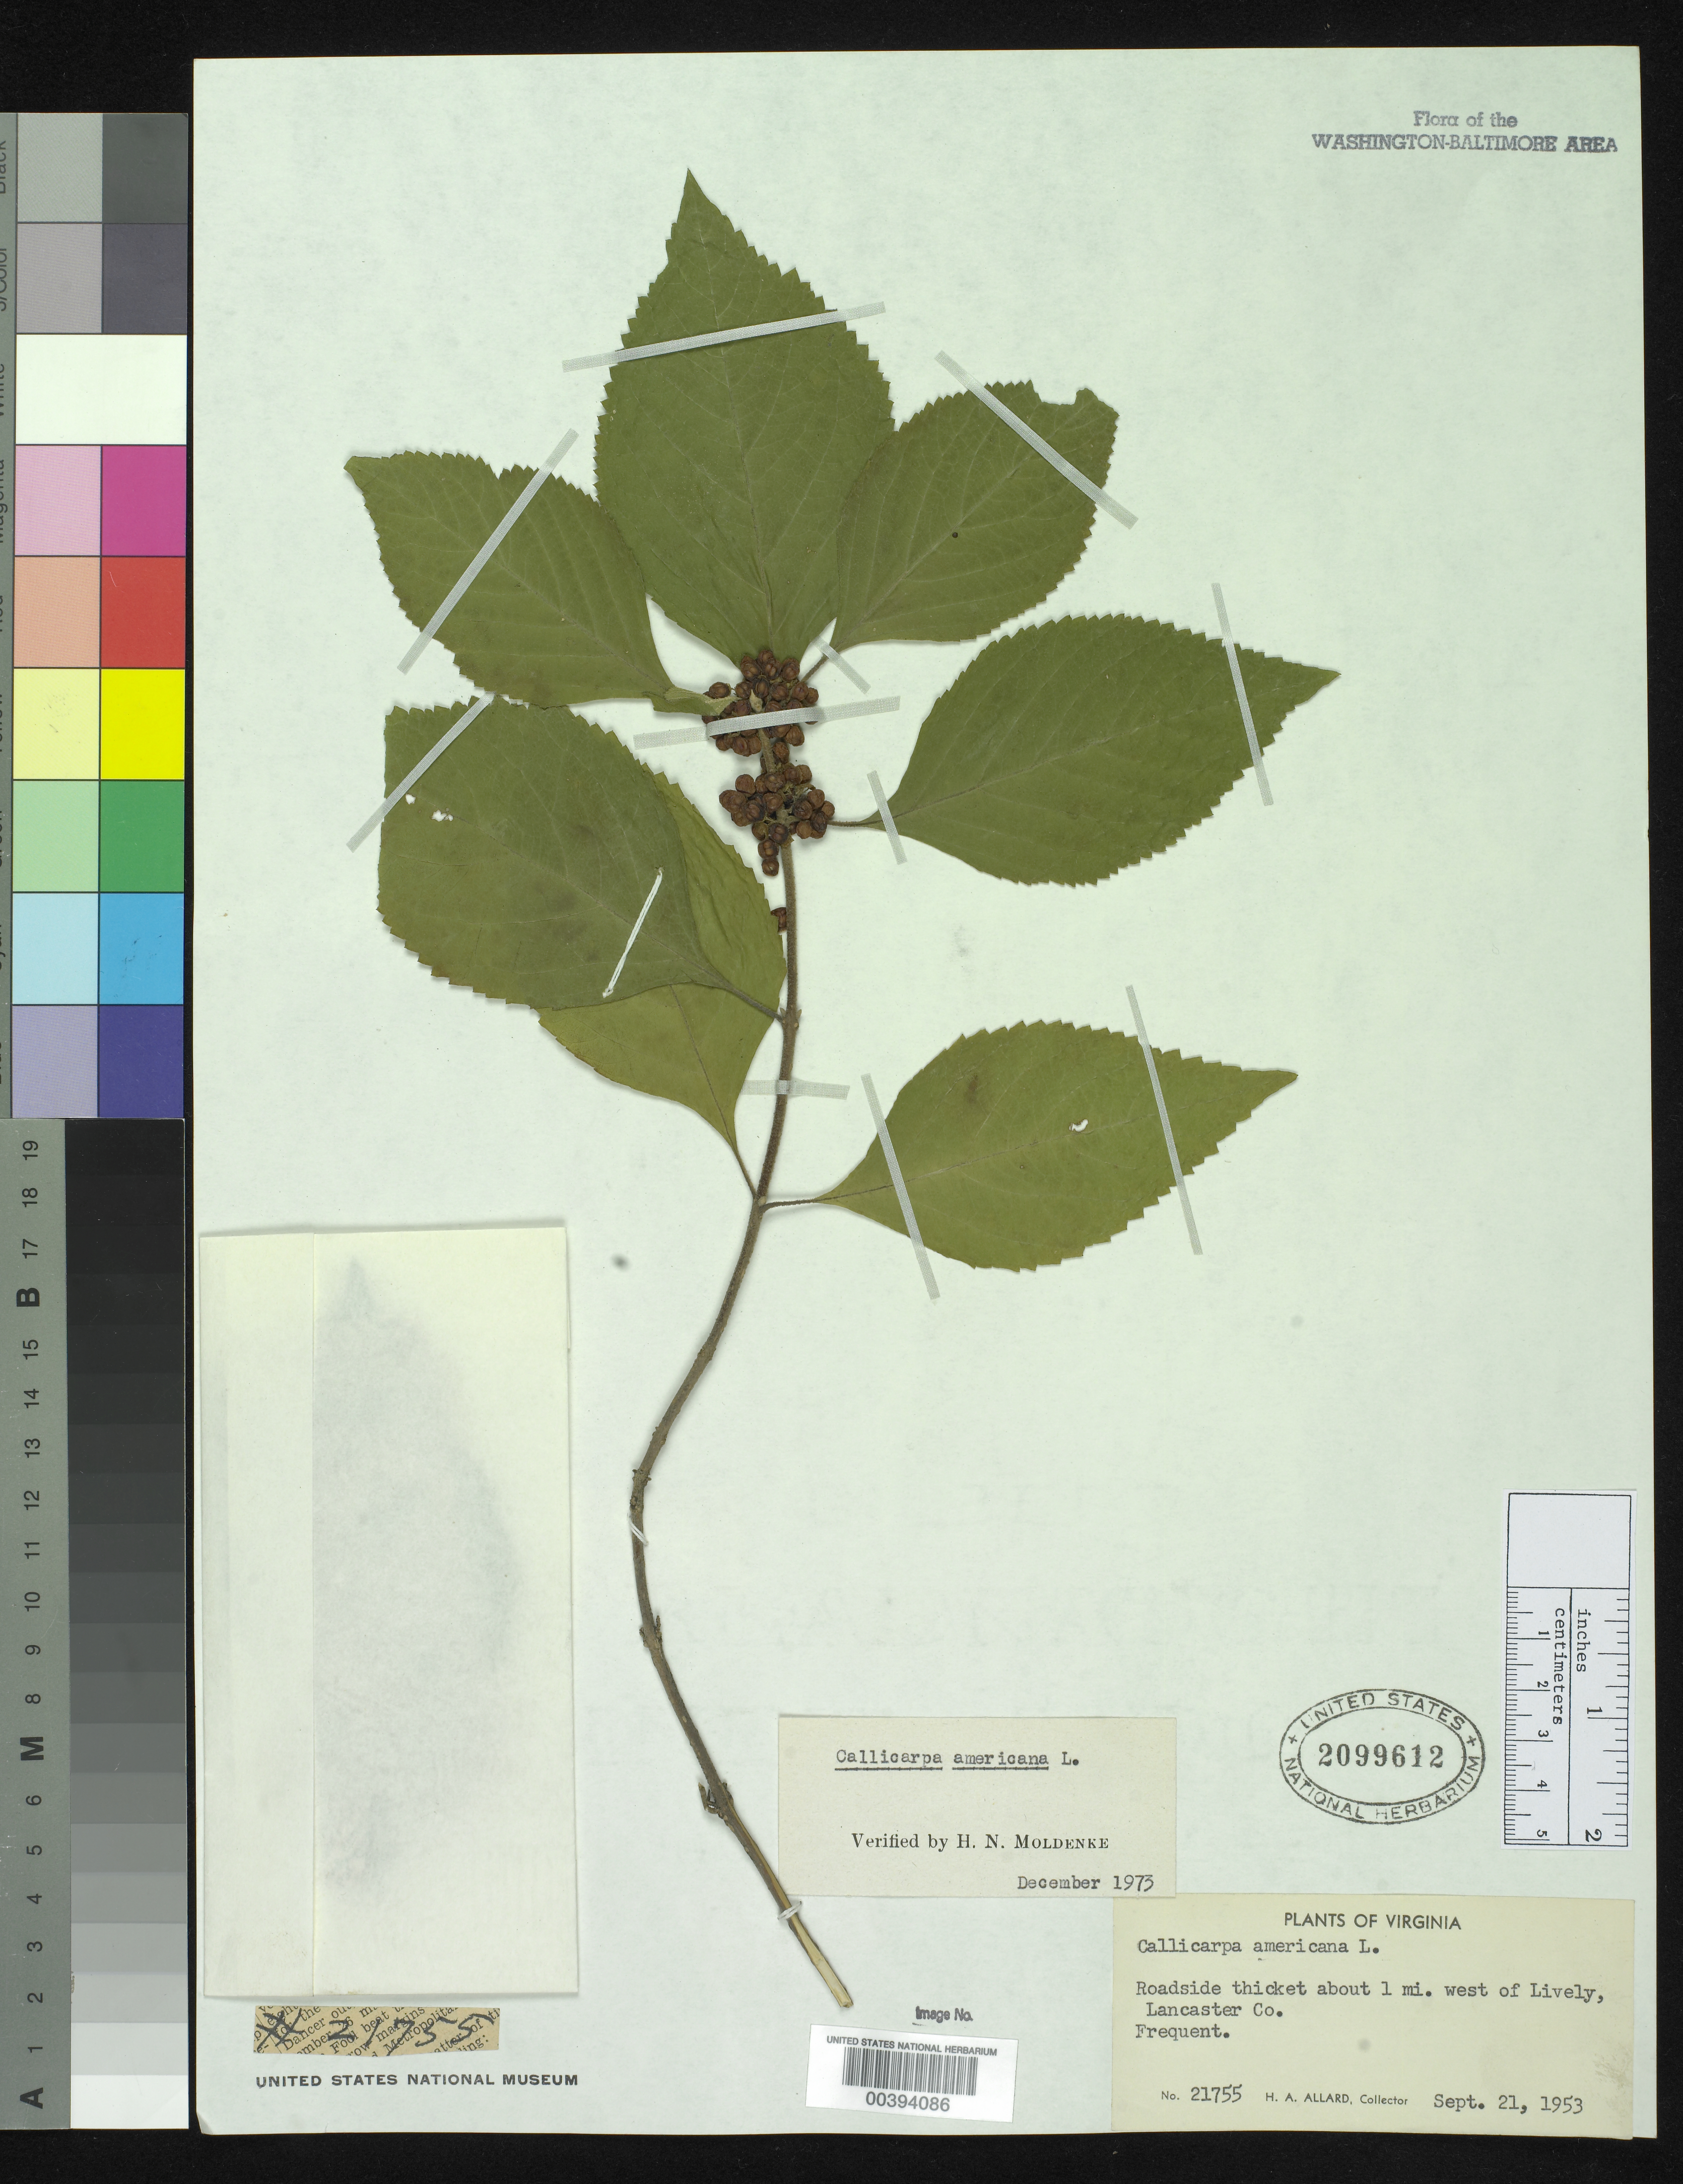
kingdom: Plantae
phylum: Tracheophyta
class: Magnoliopsida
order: Lamiales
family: Lamiaceae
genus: Callicarpa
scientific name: Callicarpa americana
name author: L.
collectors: H. A. Allard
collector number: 21755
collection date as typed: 21 Sep 1953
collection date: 1953-09-21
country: United States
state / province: Virginia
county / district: Lancaster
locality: West of Lively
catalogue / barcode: US 2099612